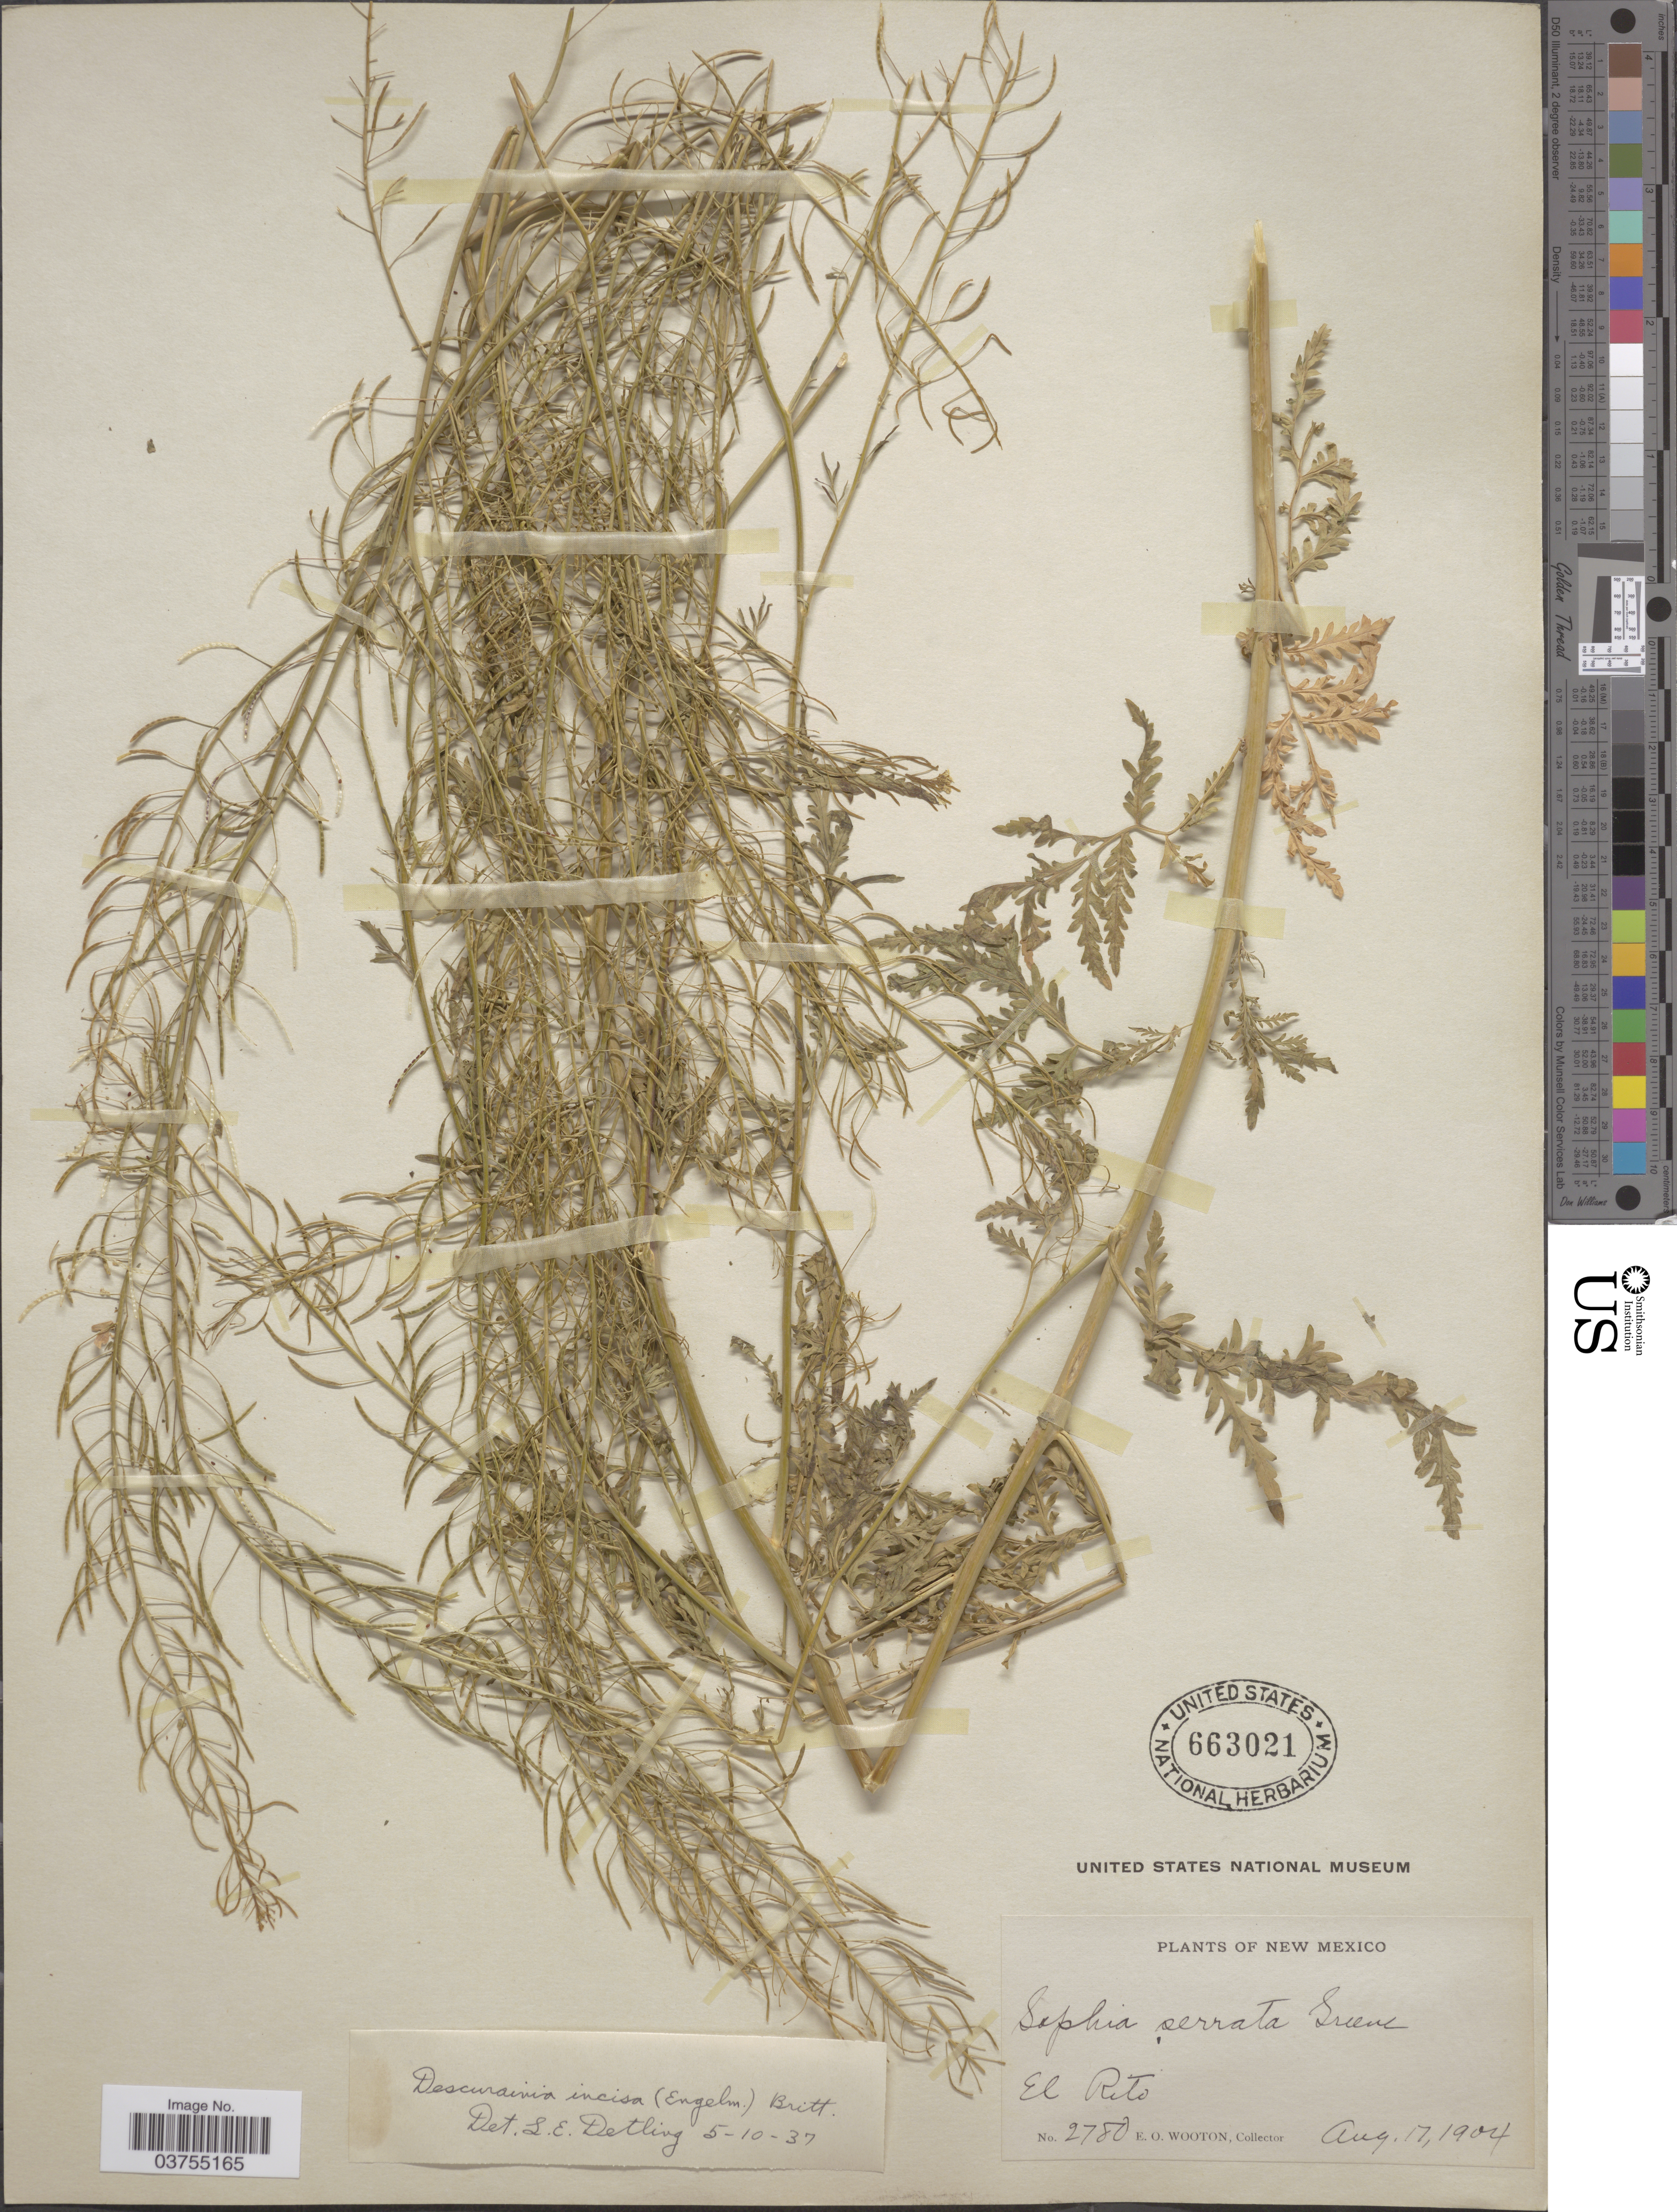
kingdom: Plantae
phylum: Tracheophyta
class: Magnoliopsida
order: Brassicales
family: Brassicaceae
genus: Descurainia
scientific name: Descurainia richardsonii subsp. incisa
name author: (Engelm. ex A. Gray) Detling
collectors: E. O. Wooton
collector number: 2780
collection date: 1904-08-17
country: United States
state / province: New Mexico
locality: El Rito.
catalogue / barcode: US 663021